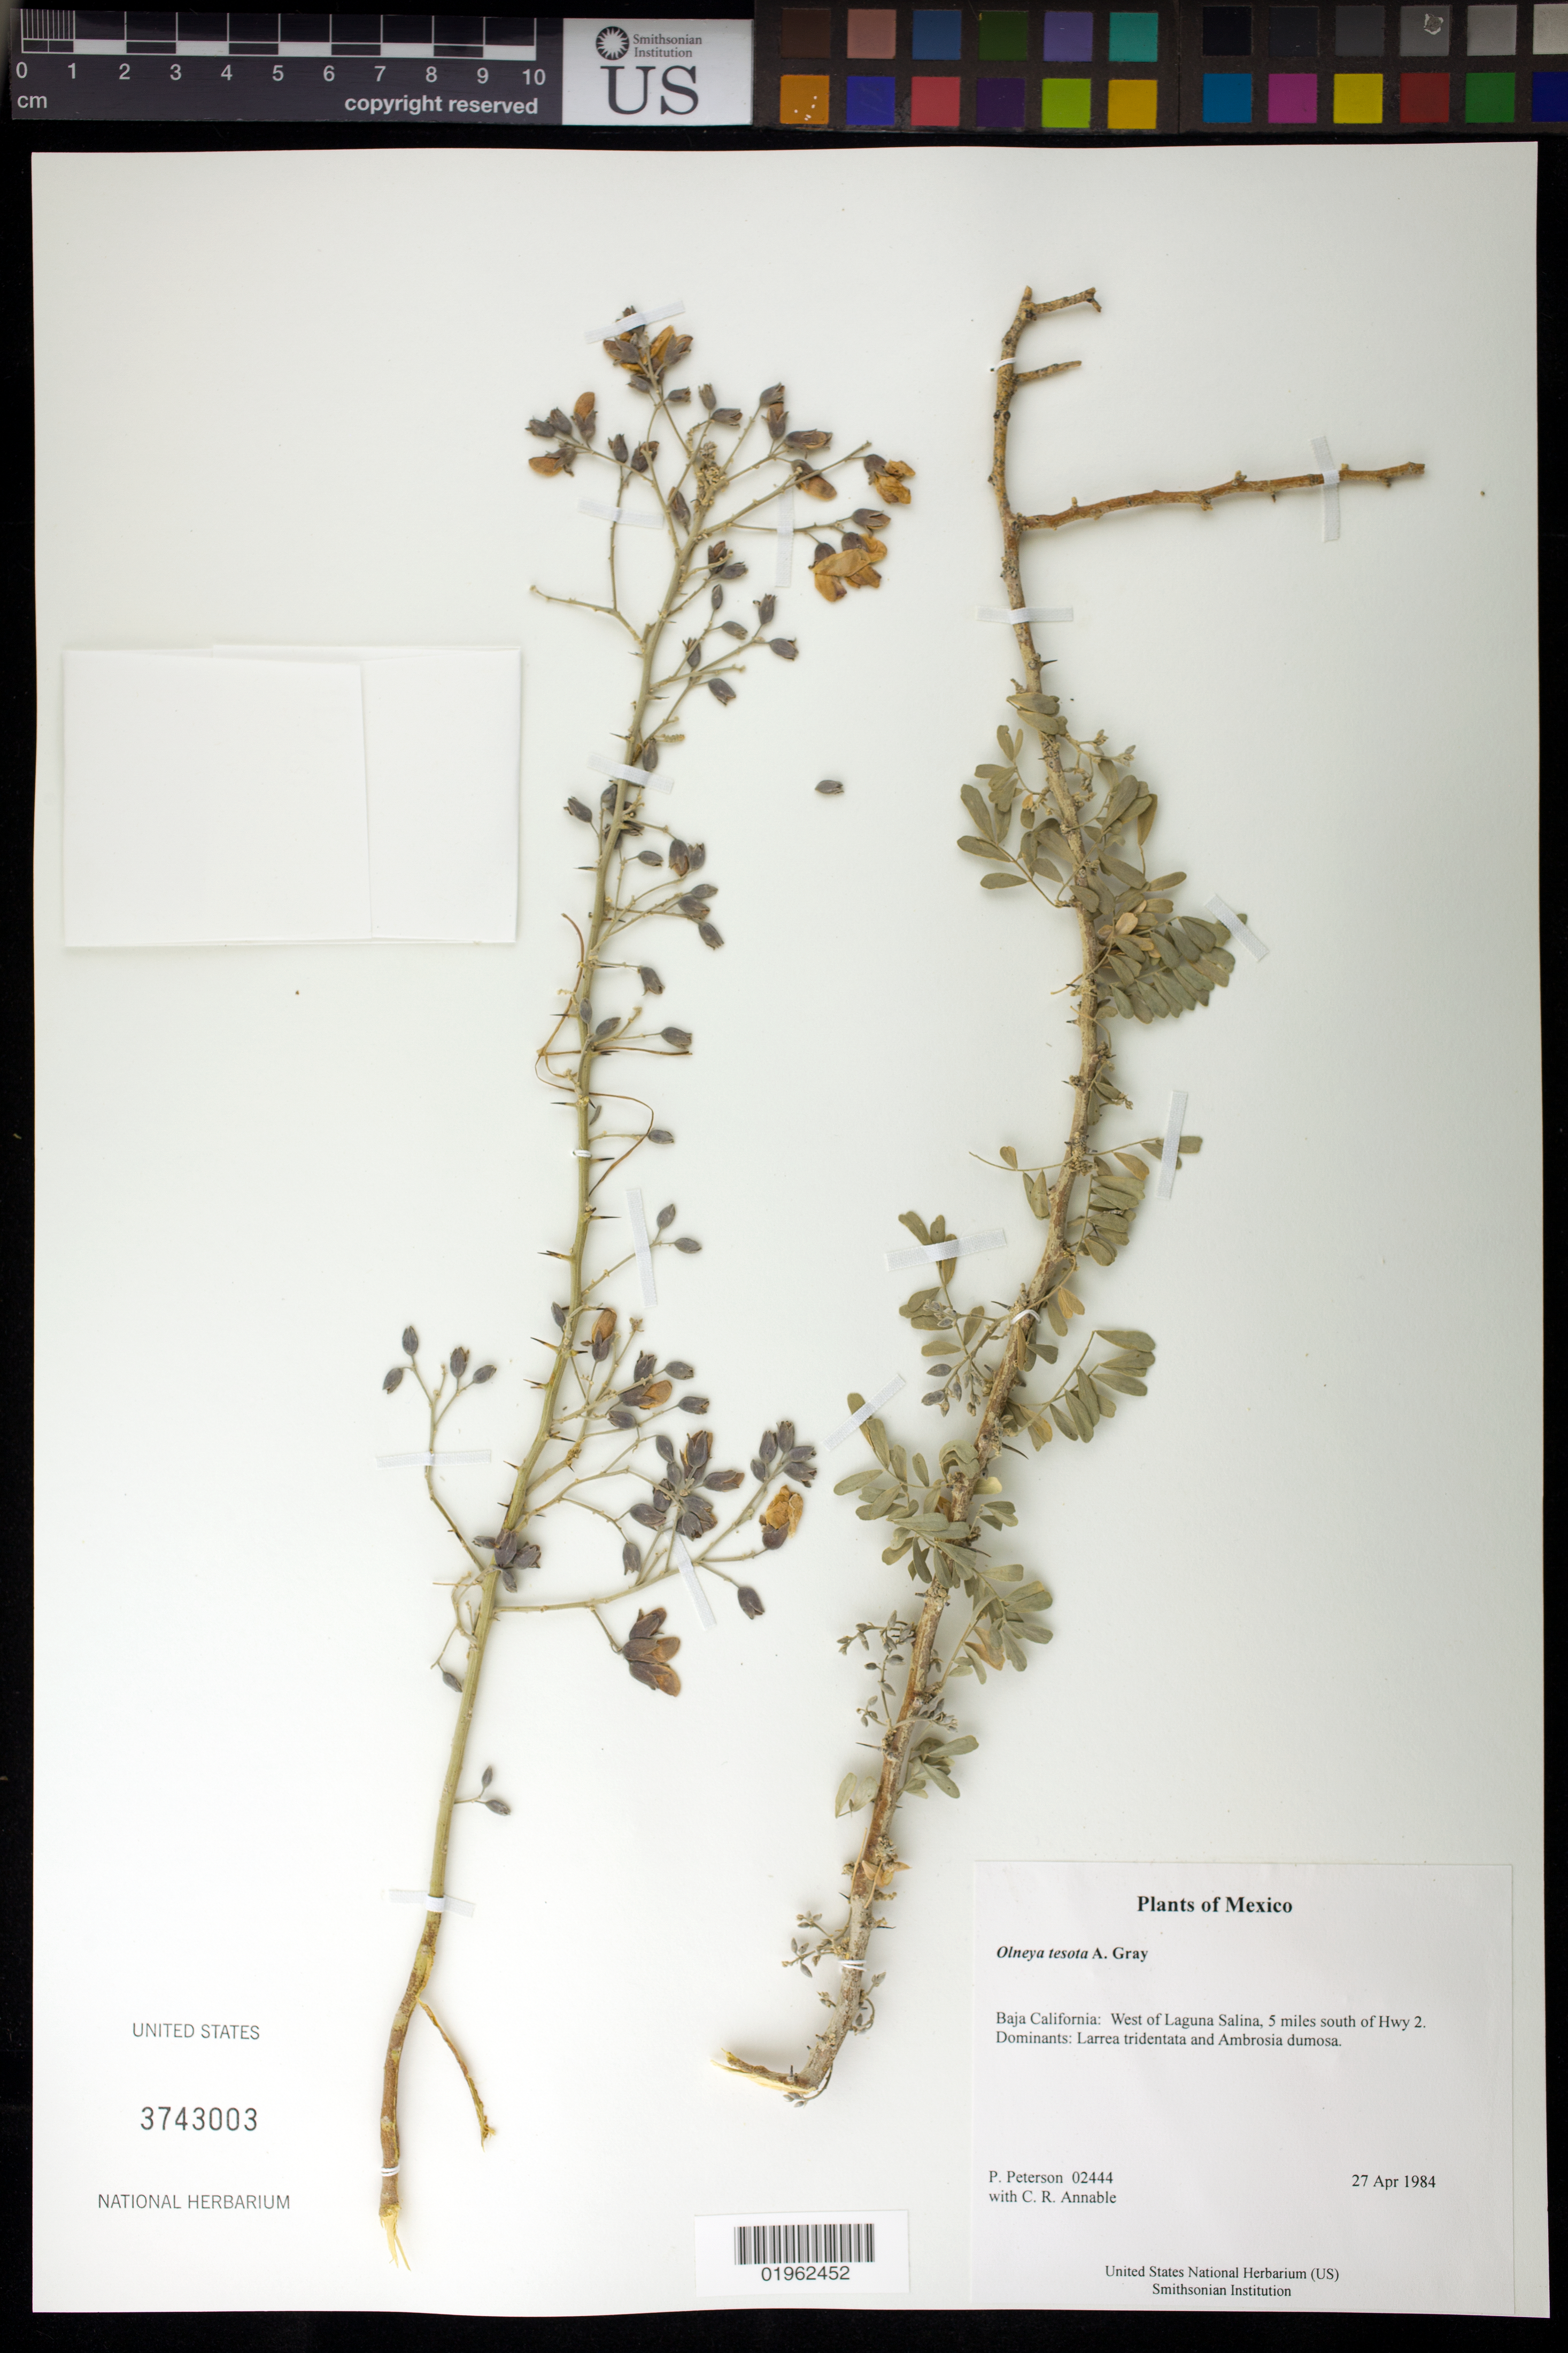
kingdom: Plantae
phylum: Tracheophyta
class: Magnoliopsida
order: Fabales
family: Fabaceae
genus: Olneya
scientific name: Olneya tesota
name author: A. Gray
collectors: P. M. Peterson & C. R. Annable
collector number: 02444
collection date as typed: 27 Apr 1984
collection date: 1984-04-27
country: Mexico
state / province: Baja California Norte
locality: West of Laguna Salina, 5 miles south of Hwy 2.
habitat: Dominants: Larrea tridentata and Ambrosia dumosa.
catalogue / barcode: US 3743003